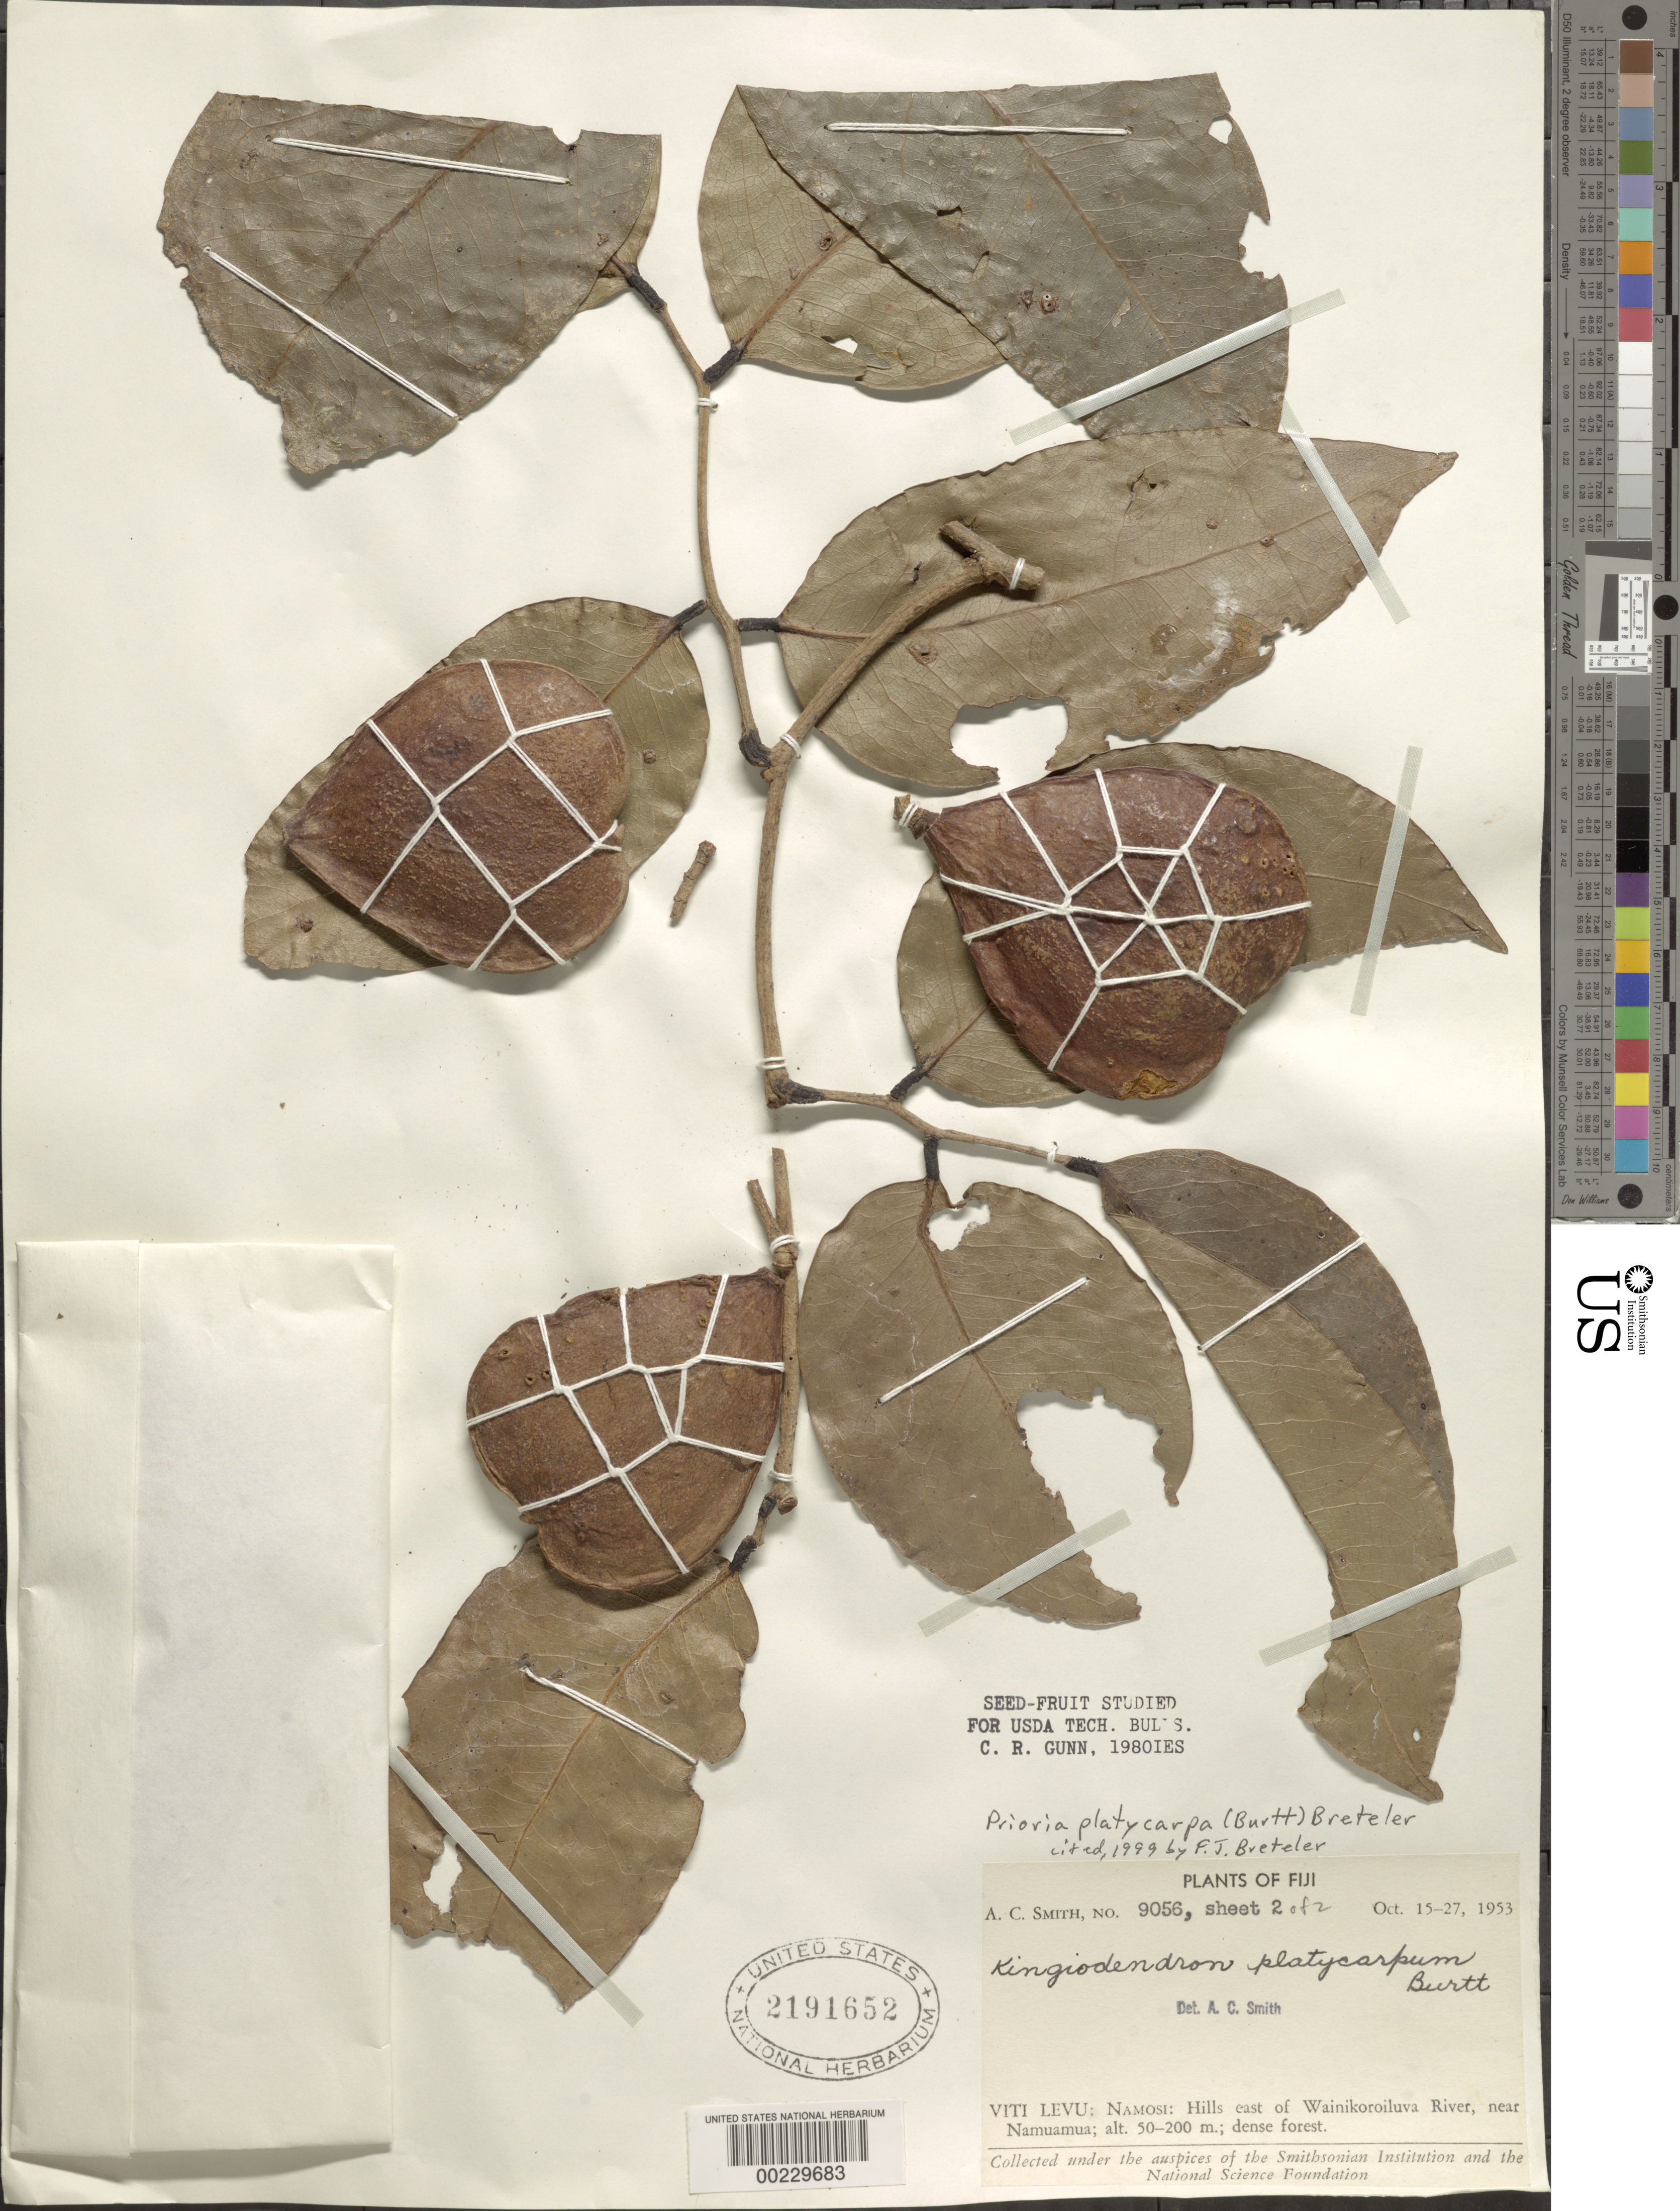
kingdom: Plantae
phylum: Tracheophyta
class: Magnoliopsida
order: Fabales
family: Fabaceae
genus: Kingiodendron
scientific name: Kingiodendron platycarpum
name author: B.L. Burtt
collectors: A. C. Smith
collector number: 9056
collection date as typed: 15 Oct 1953 to 27 Oct 1953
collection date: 1953-10-15/1953-10-27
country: Fiji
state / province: Central Division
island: Viti Levu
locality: Namosi Prov.: hills e of wainikoroiluva river, near namuamua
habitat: Dense forest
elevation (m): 50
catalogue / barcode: US 2191652